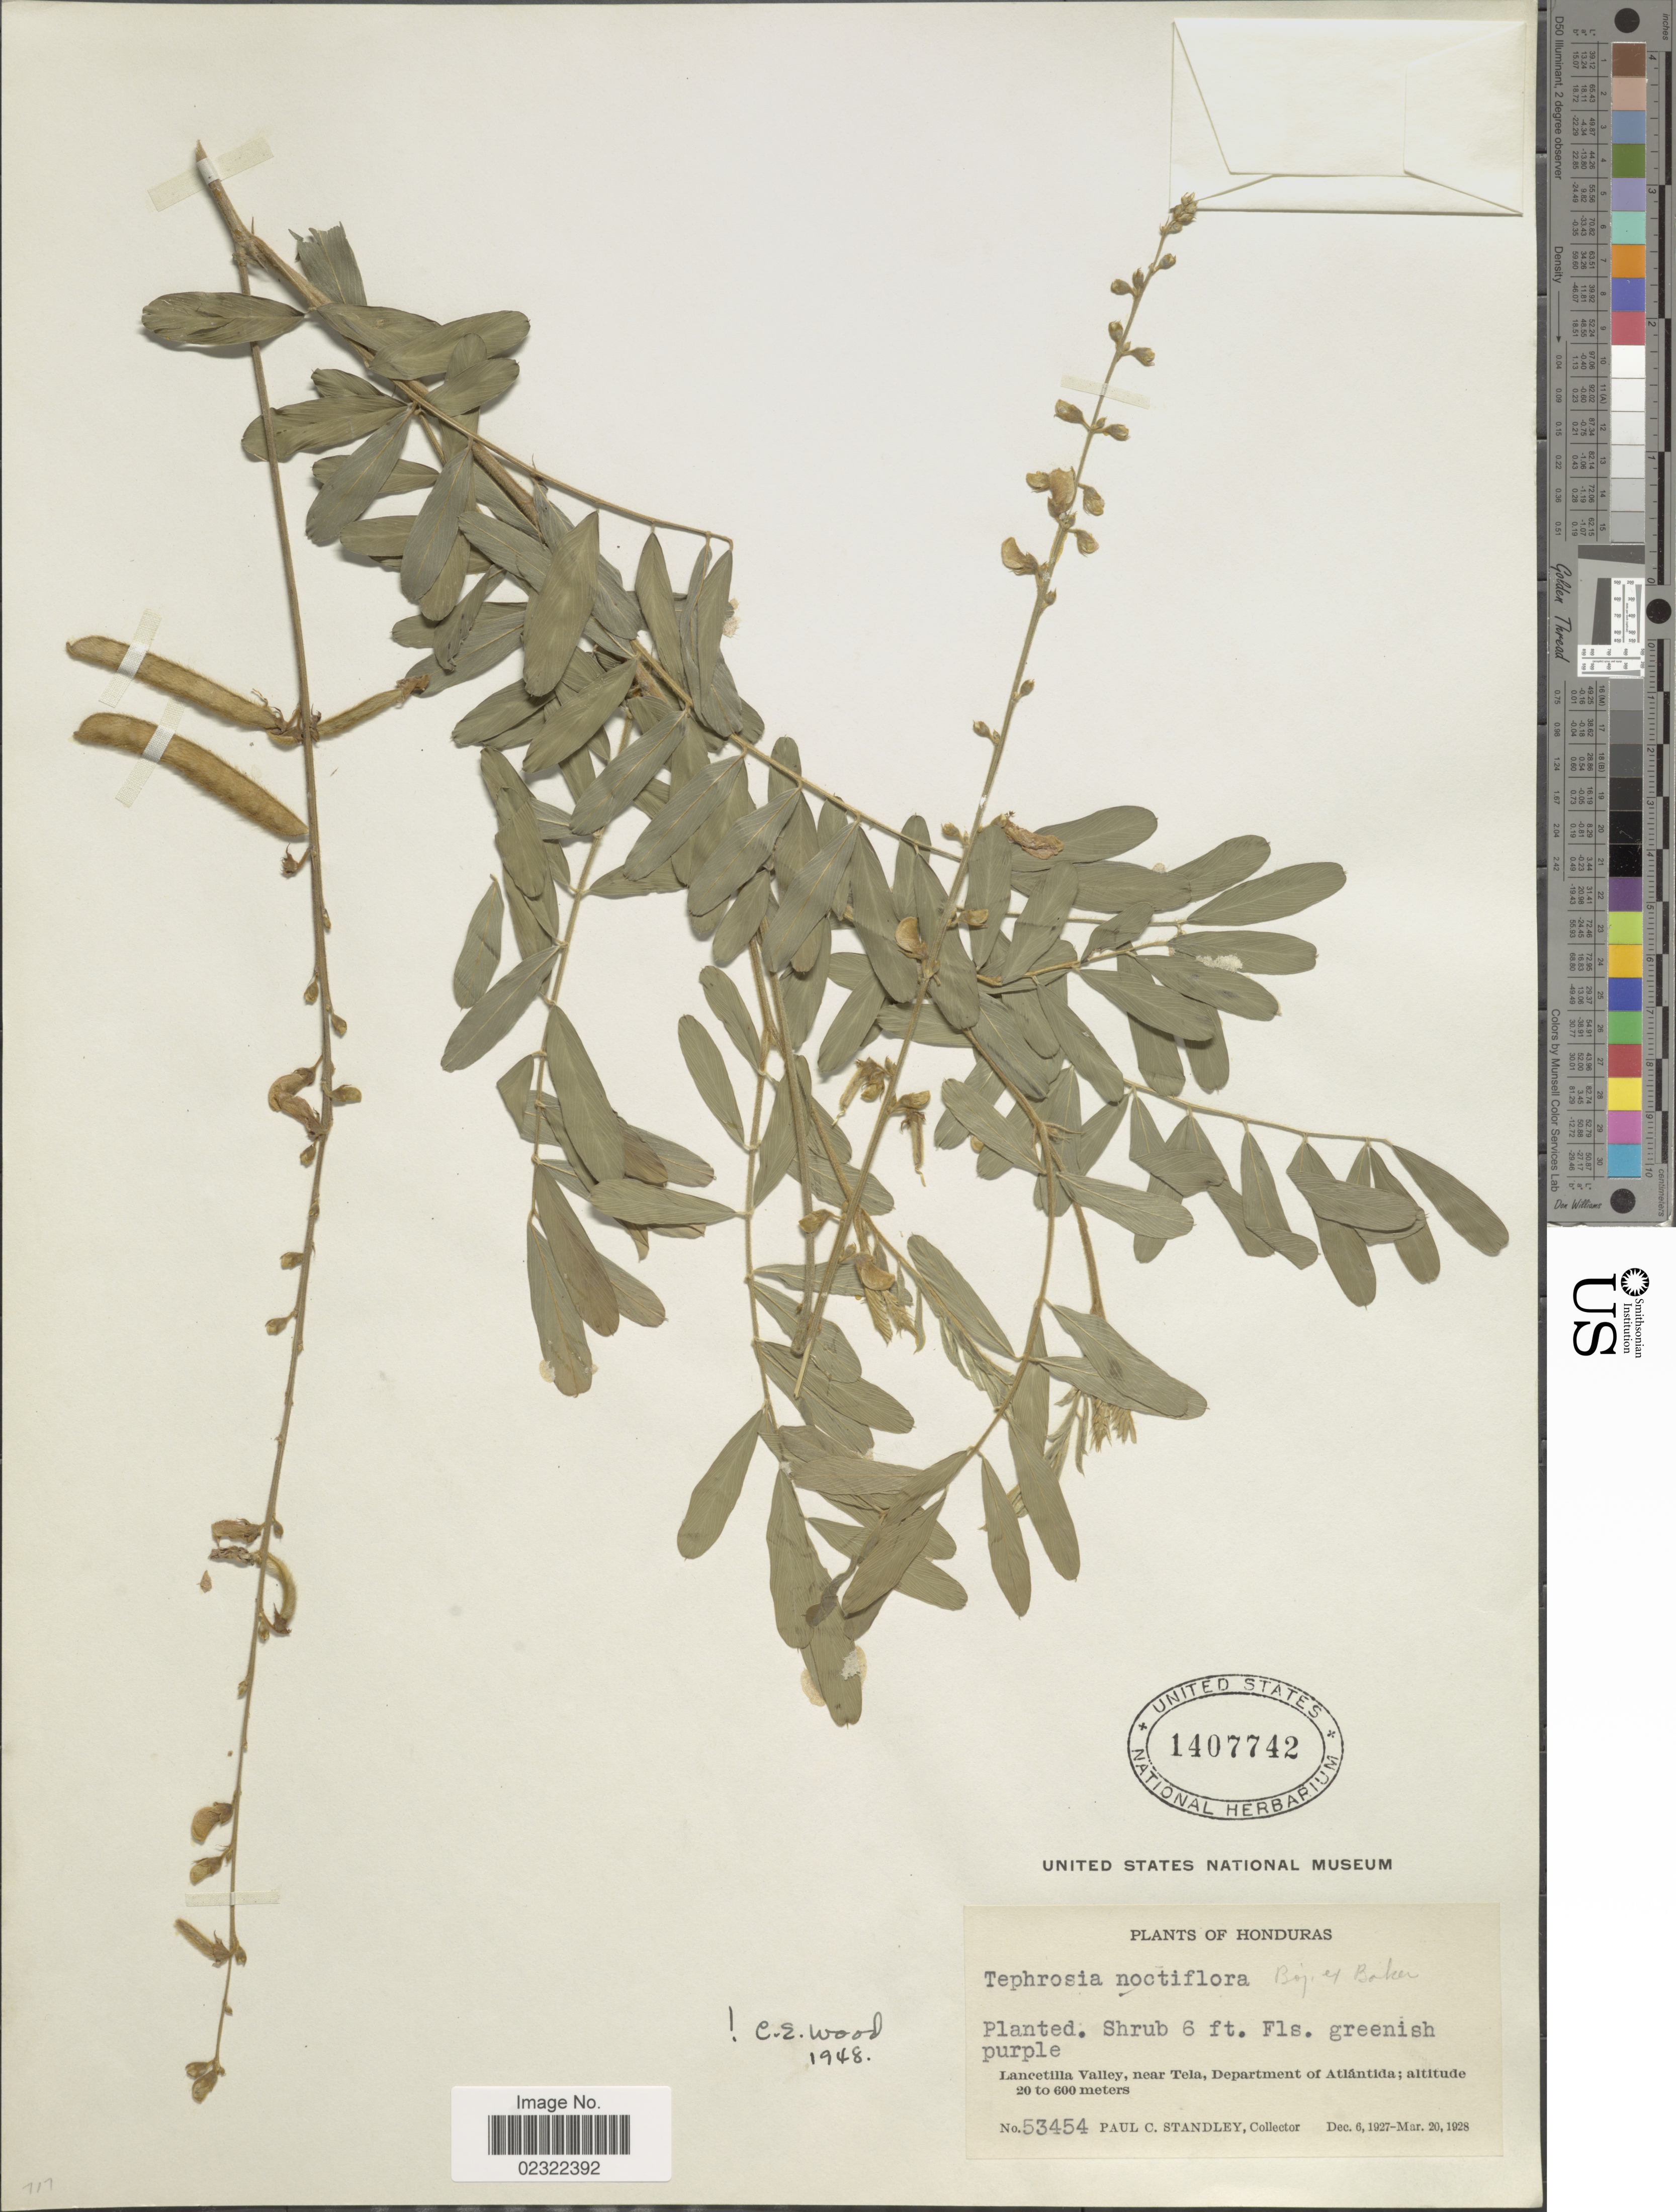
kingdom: Plantae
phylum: Tracheophyta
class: Magnoliopsida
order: Fabales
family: Fabaceae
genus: Tephrosia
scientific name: Tephrosia noctiflora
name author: Bojer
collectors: P. C. Standley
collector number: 53454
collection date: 1927-12-06/1928-03-20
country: Honduras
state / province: Atlántida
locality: Lancetilla Valley, near Tela, Department of Atlantida.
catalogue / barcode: US 1407742